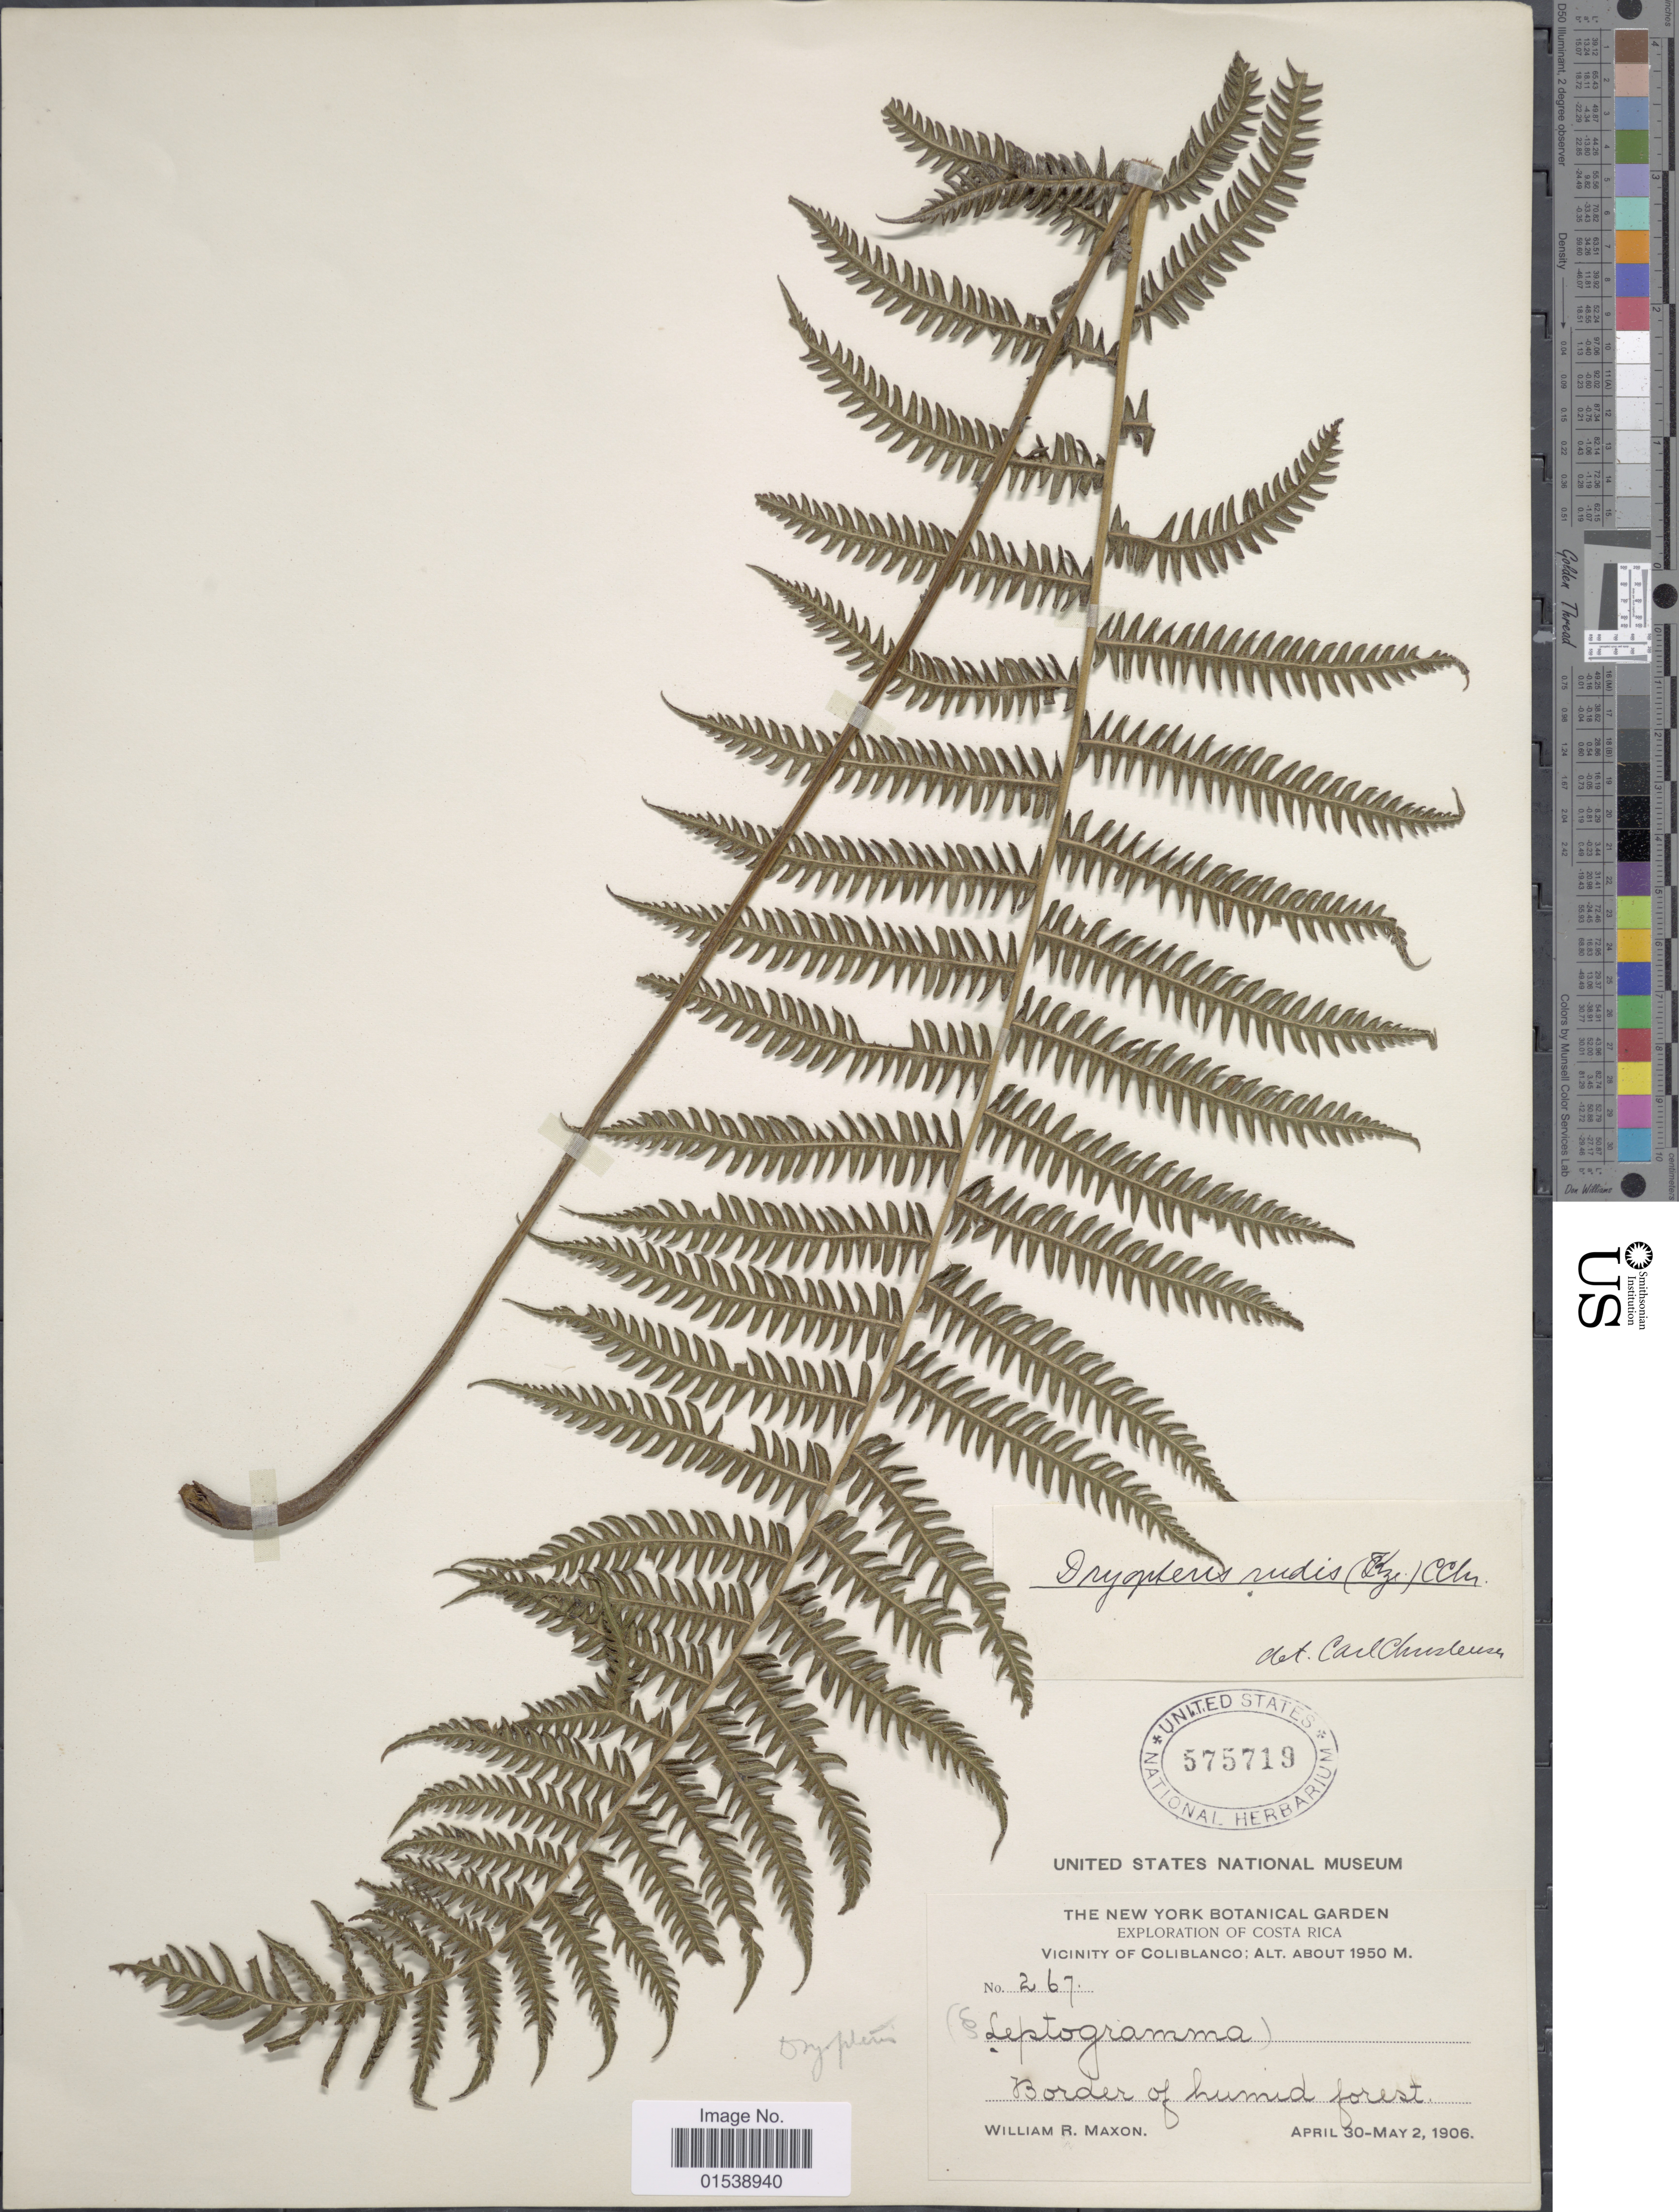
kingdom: Plantae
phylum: Tracheophyta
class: Polypodiopsida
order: Polypodiales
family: Thelypteridaceae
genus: Amauropelta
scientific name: Amauropelta rudis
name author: (Kunze) Pic. Serm.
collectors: W. R. Maxon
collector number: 267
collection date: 1906-04-30/1906-05-02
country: Costa Rica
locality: Vicinity of Coliblanco, boreder of humid forest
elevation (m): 1950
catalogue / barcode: US 575719